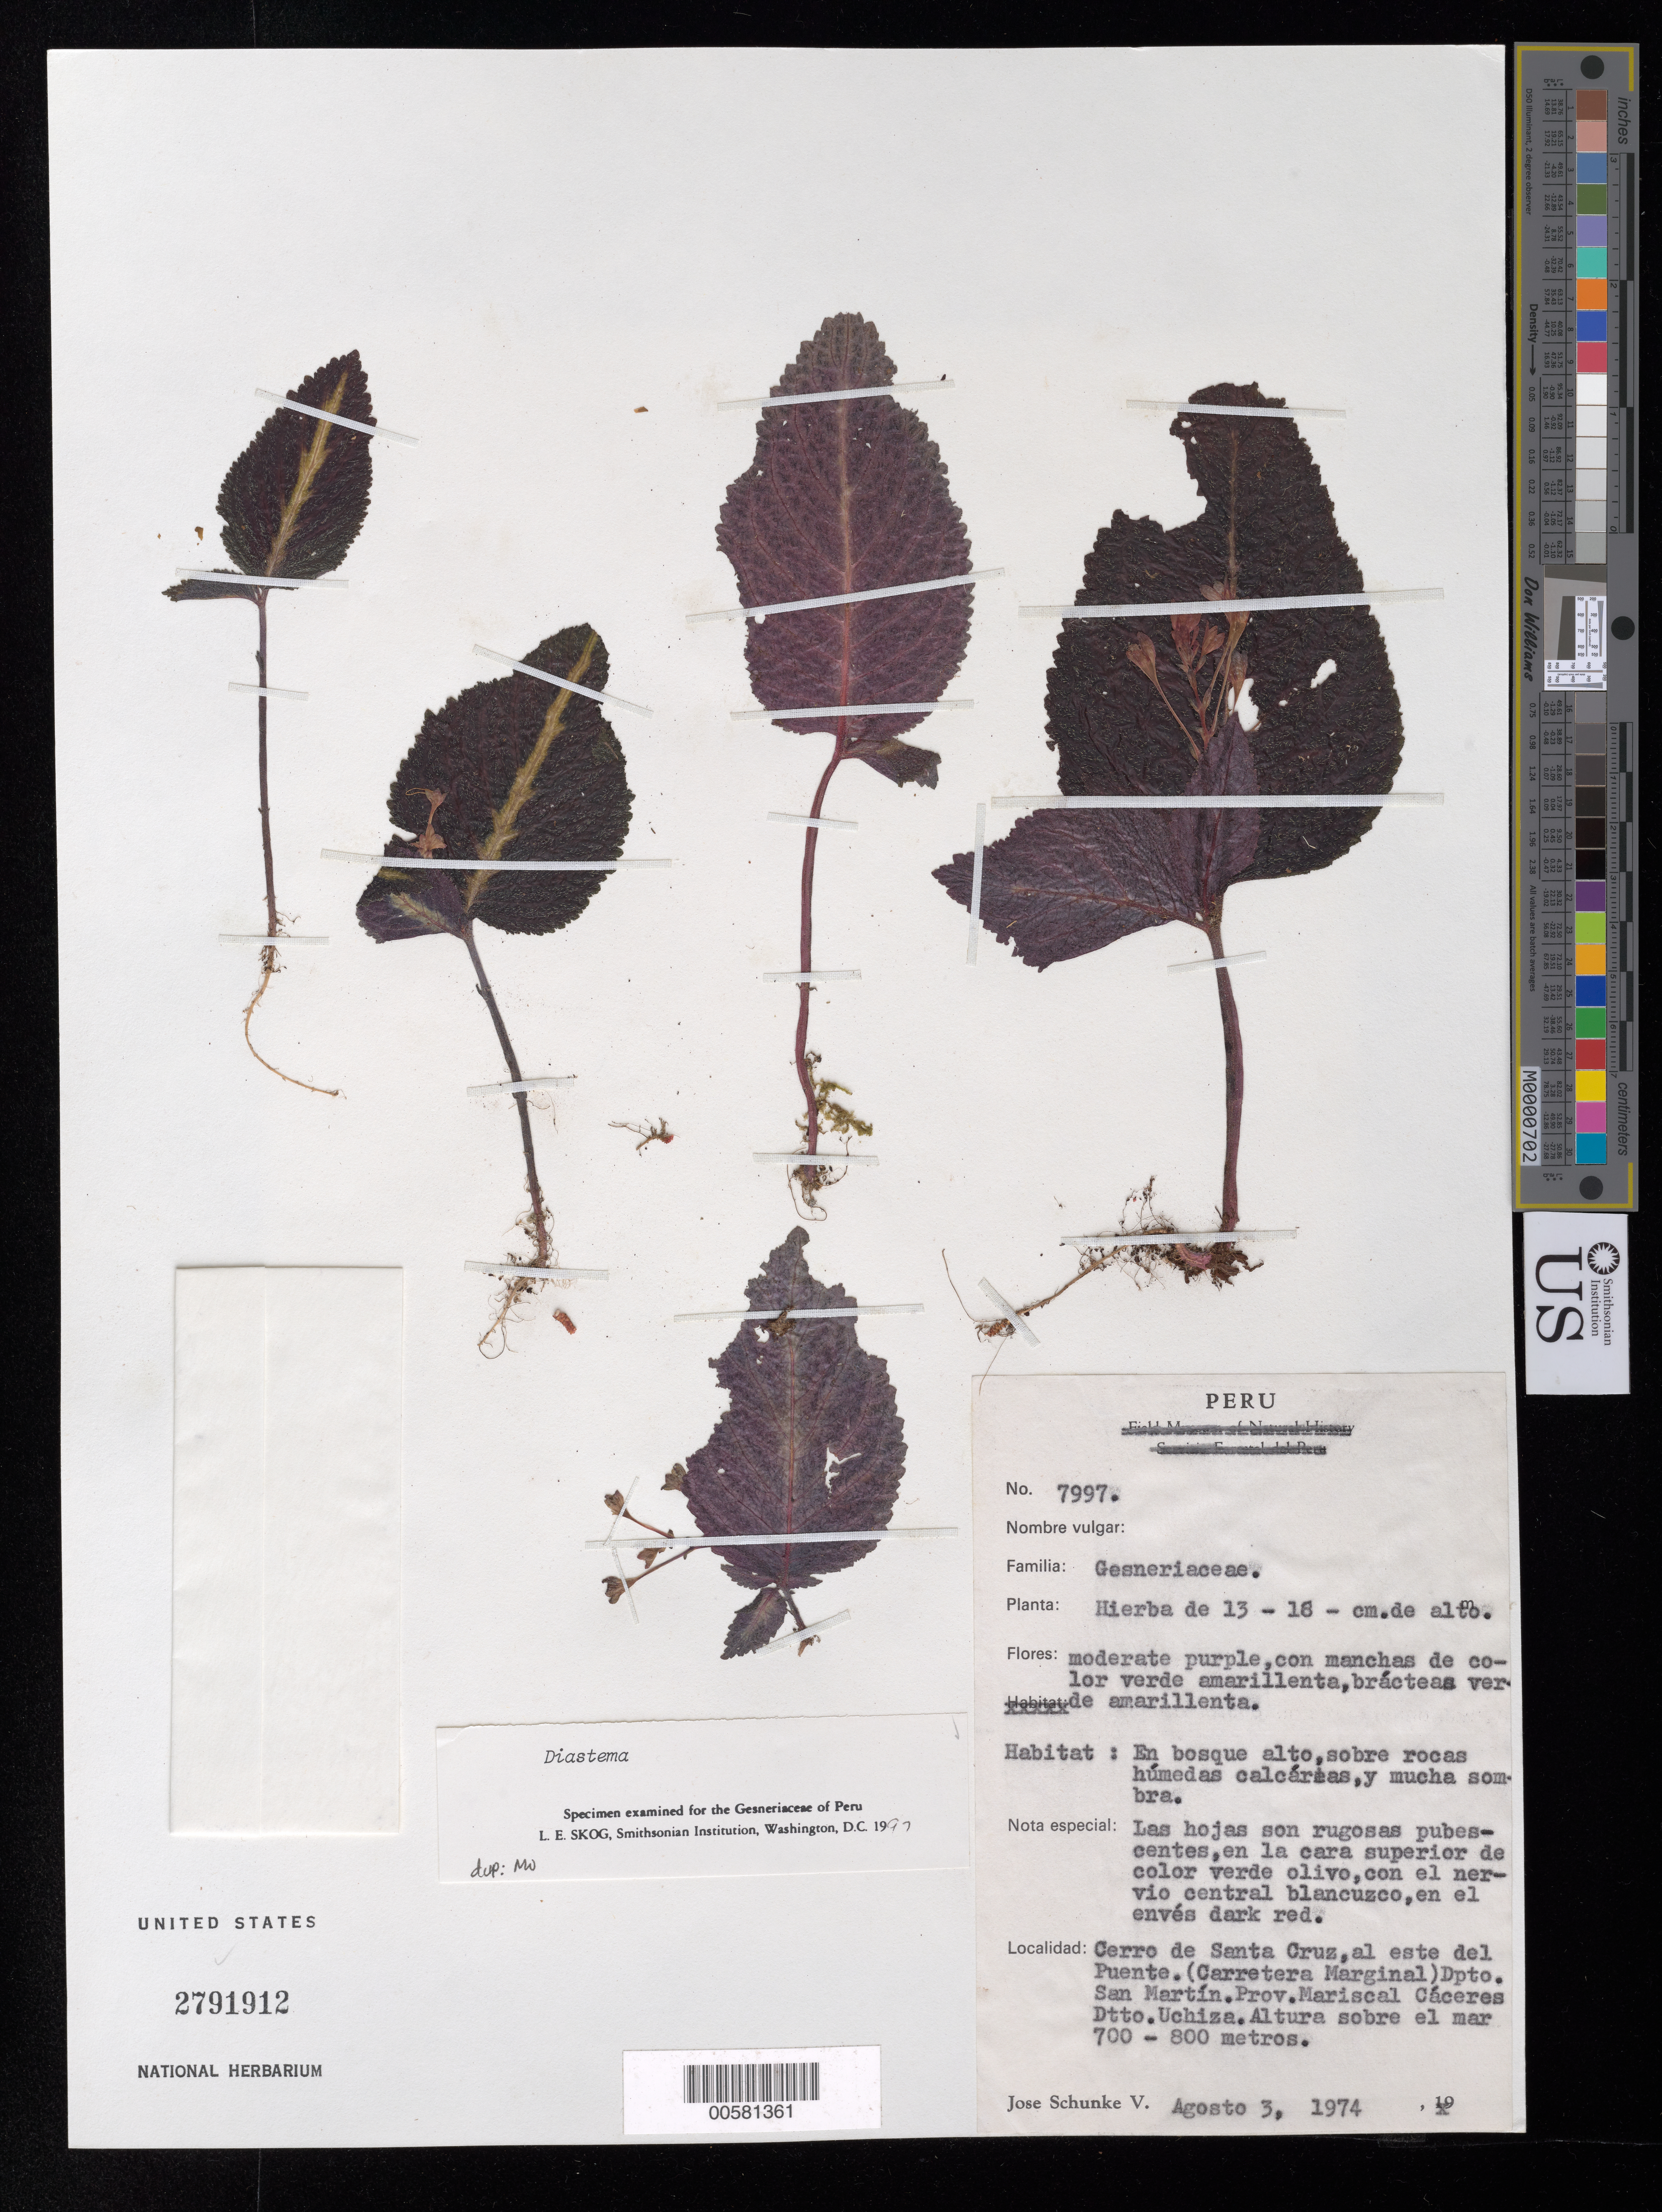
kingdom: Plantae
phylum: Tracheophyta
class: Magnoliopsida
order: Lamiales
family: Gesneriaceae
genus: Diastema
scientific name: Diastema sp.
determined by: Skog, Laurence E.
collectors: J. Schunke Vigo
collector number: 7997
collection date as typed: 03 Aug 1974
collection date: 1974-08-03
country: Peru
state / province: San Martín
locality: Prov. Mariscal Cáceres, Dtto. Uchiza; Cerro de Santa Cruz, al este del Puente (Carretera Marginal)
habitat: En bosque alto, sobre rocas humedas calcáreas, y mucha sombra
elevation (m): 700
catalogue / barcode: US 2791912